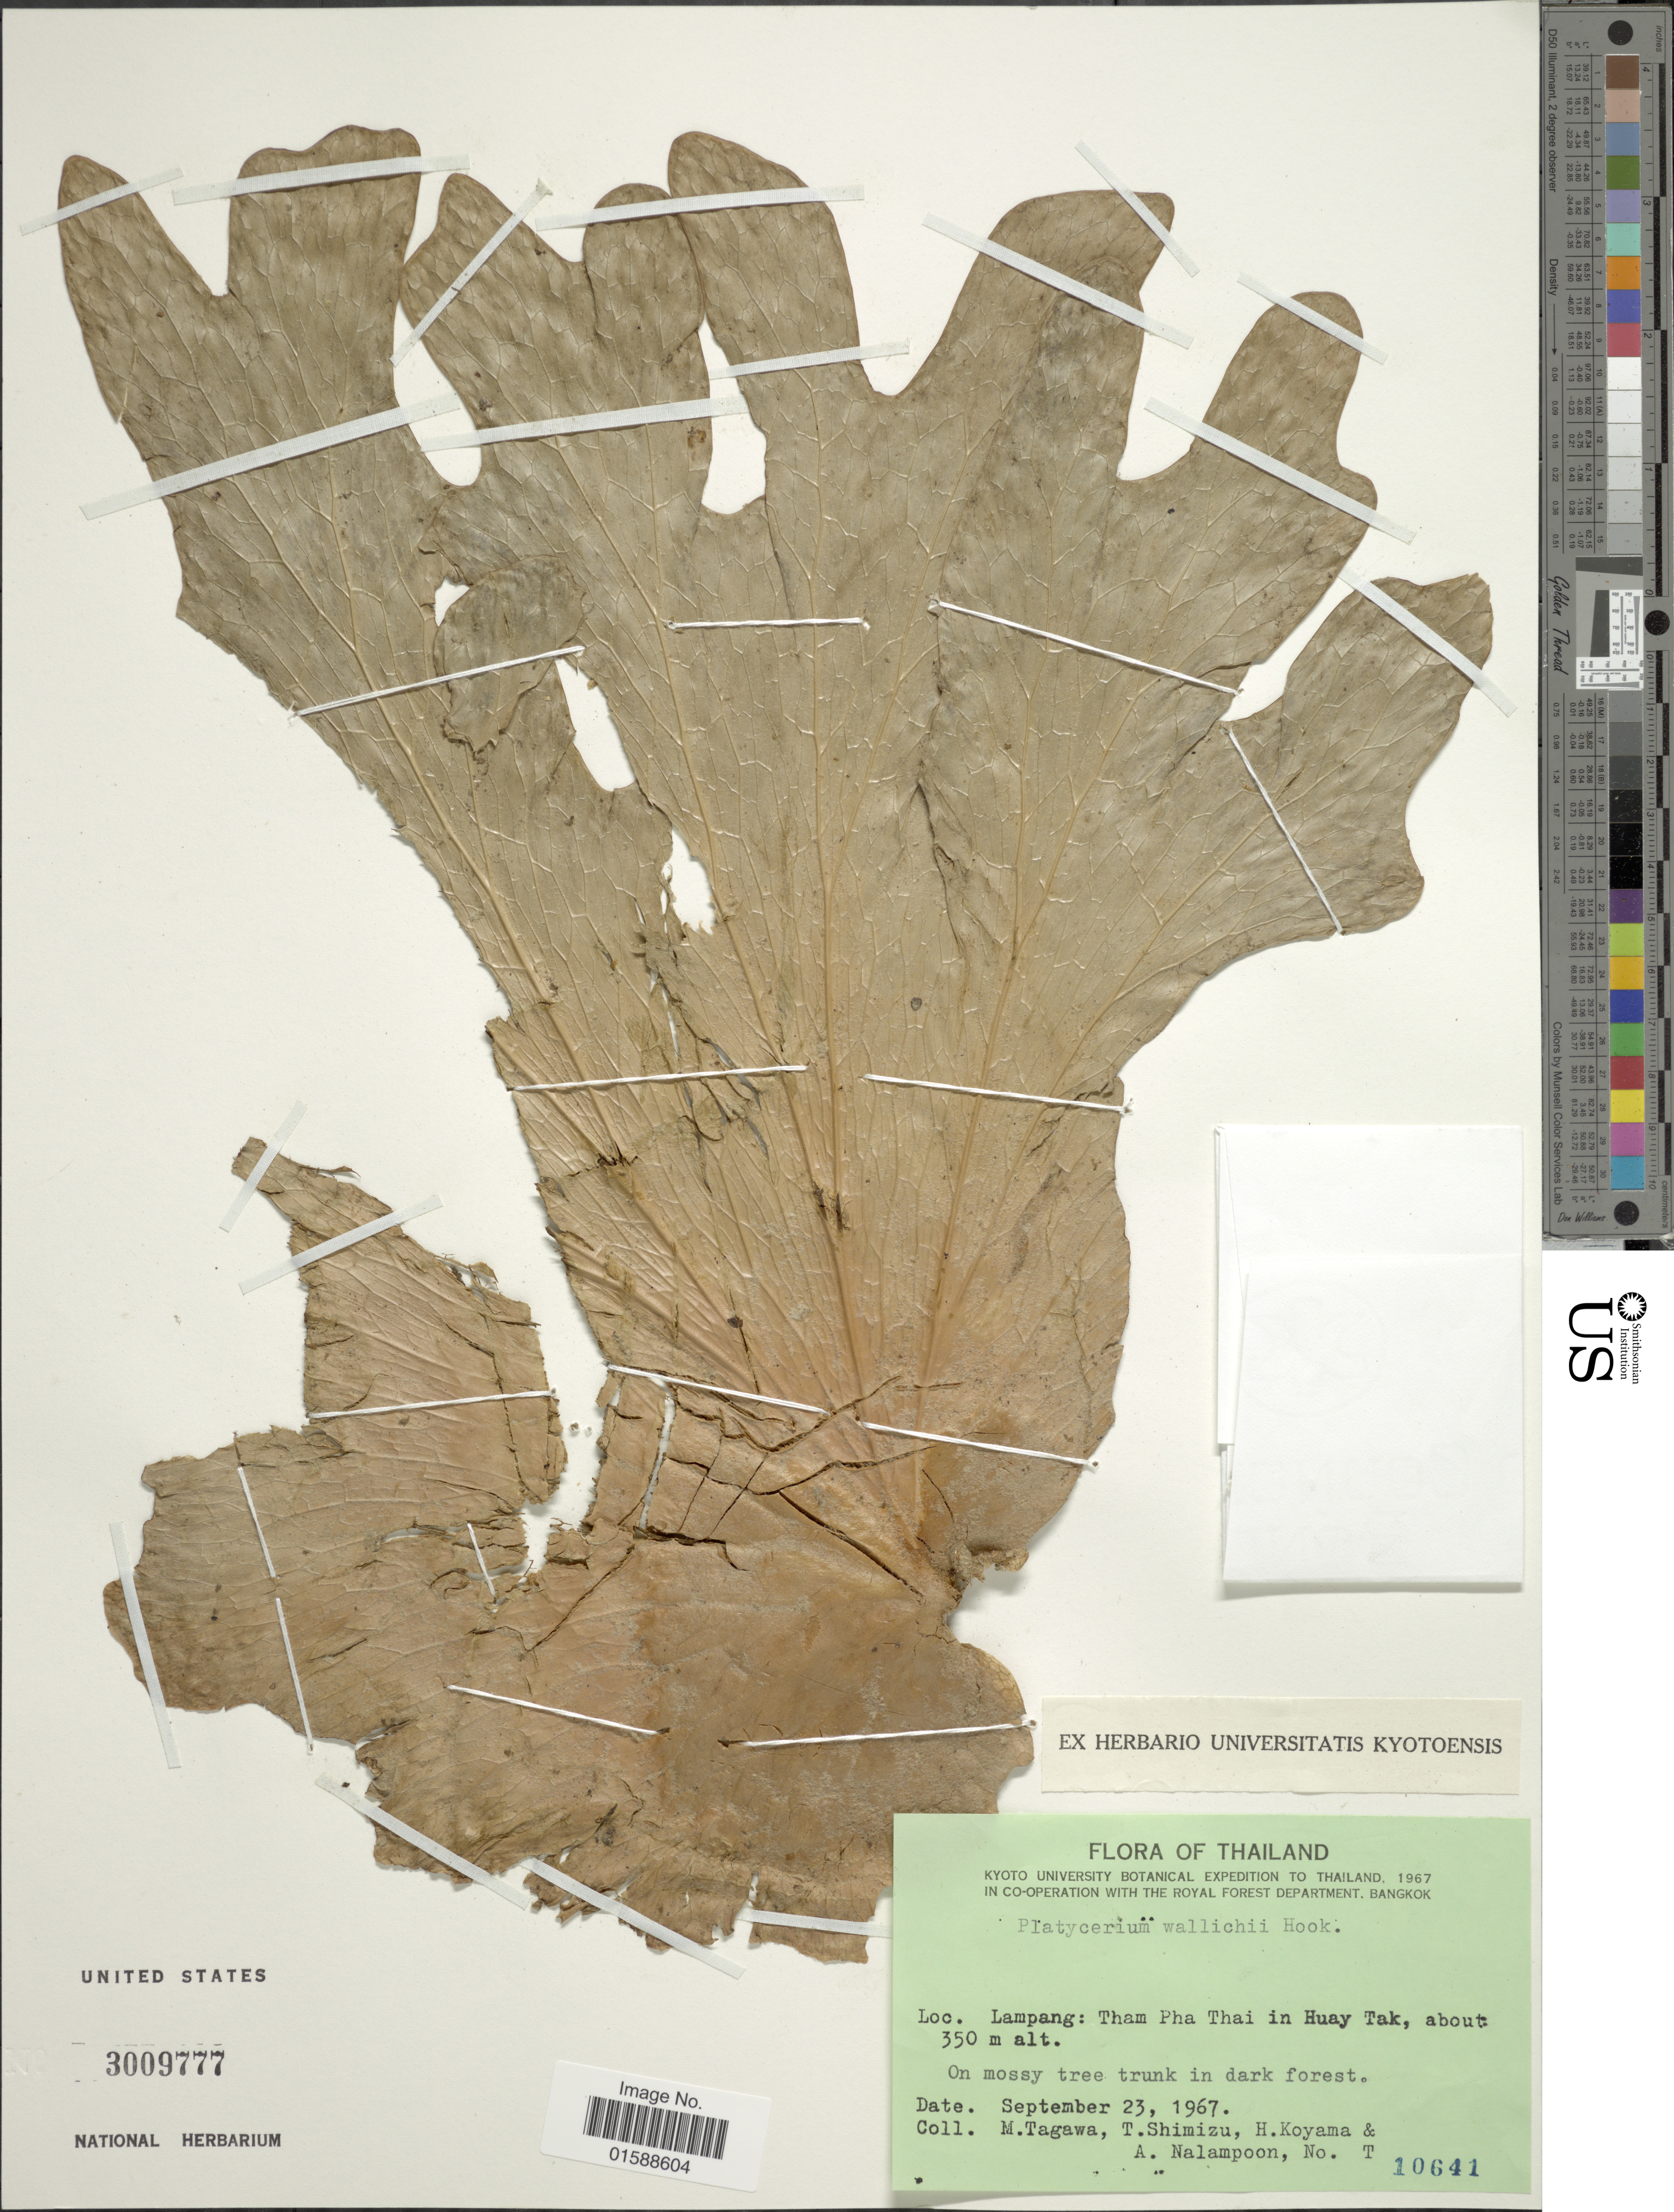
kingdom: Plantae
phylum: Tracheophyta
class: Polypodiopsida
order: Polypodiales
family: Polypodiaceae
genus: Platycerium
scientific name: Platycerium wallichii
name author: Hook.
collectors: M. Tagawa, T. Shimizu, H. Koyama & A. Nalampoon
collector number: T10641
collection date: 1967-09-23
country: Thailand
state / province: Lampang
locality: Tham Pha Thai in Huay Tak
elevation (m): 350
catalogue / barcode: US 3009777